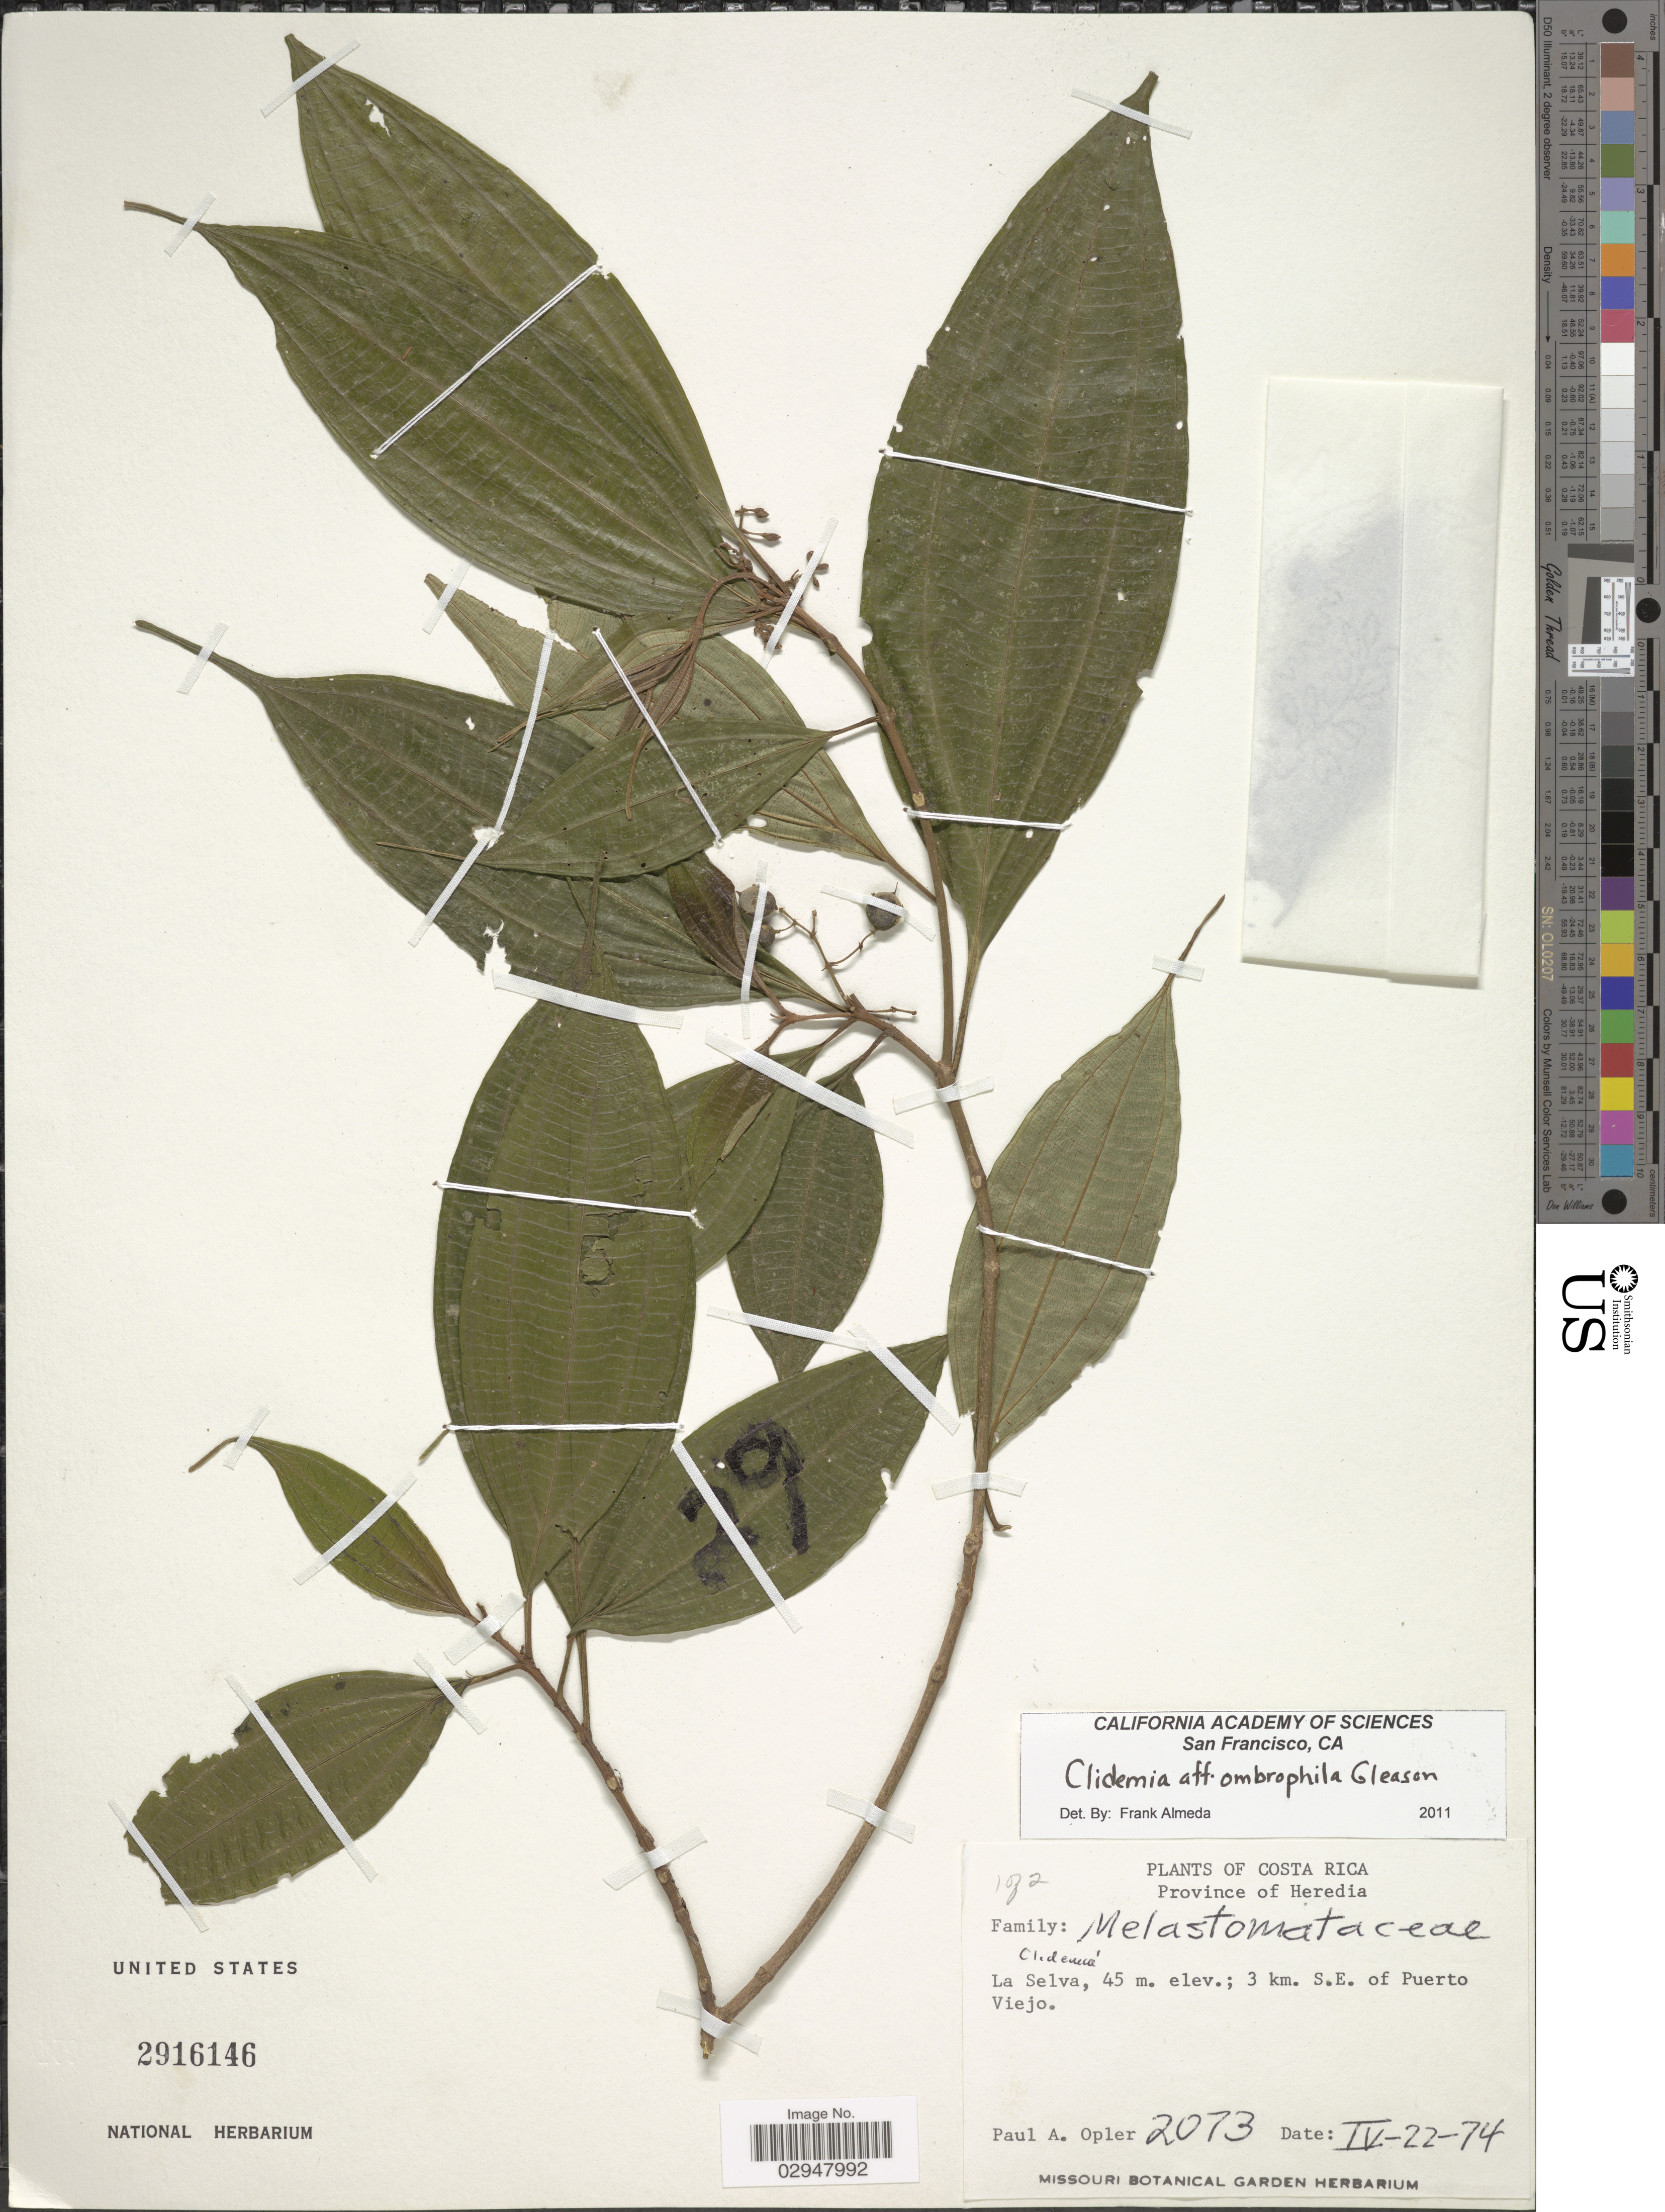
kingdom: Plantae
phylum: Tracheophyta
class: Magnoliopsida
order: Myrtales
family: Melastomataceae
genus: Clidemia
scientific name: Clidemia ombrophila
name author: Gleason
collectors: P. Opler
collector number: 2073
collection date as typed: Transcribed d/m/y: 22/4/74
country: Costa Rica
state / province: Heredia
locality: La Selva, 3 km. S.E. of Puerto Viejo.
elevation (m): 45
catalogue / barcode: US 2916146